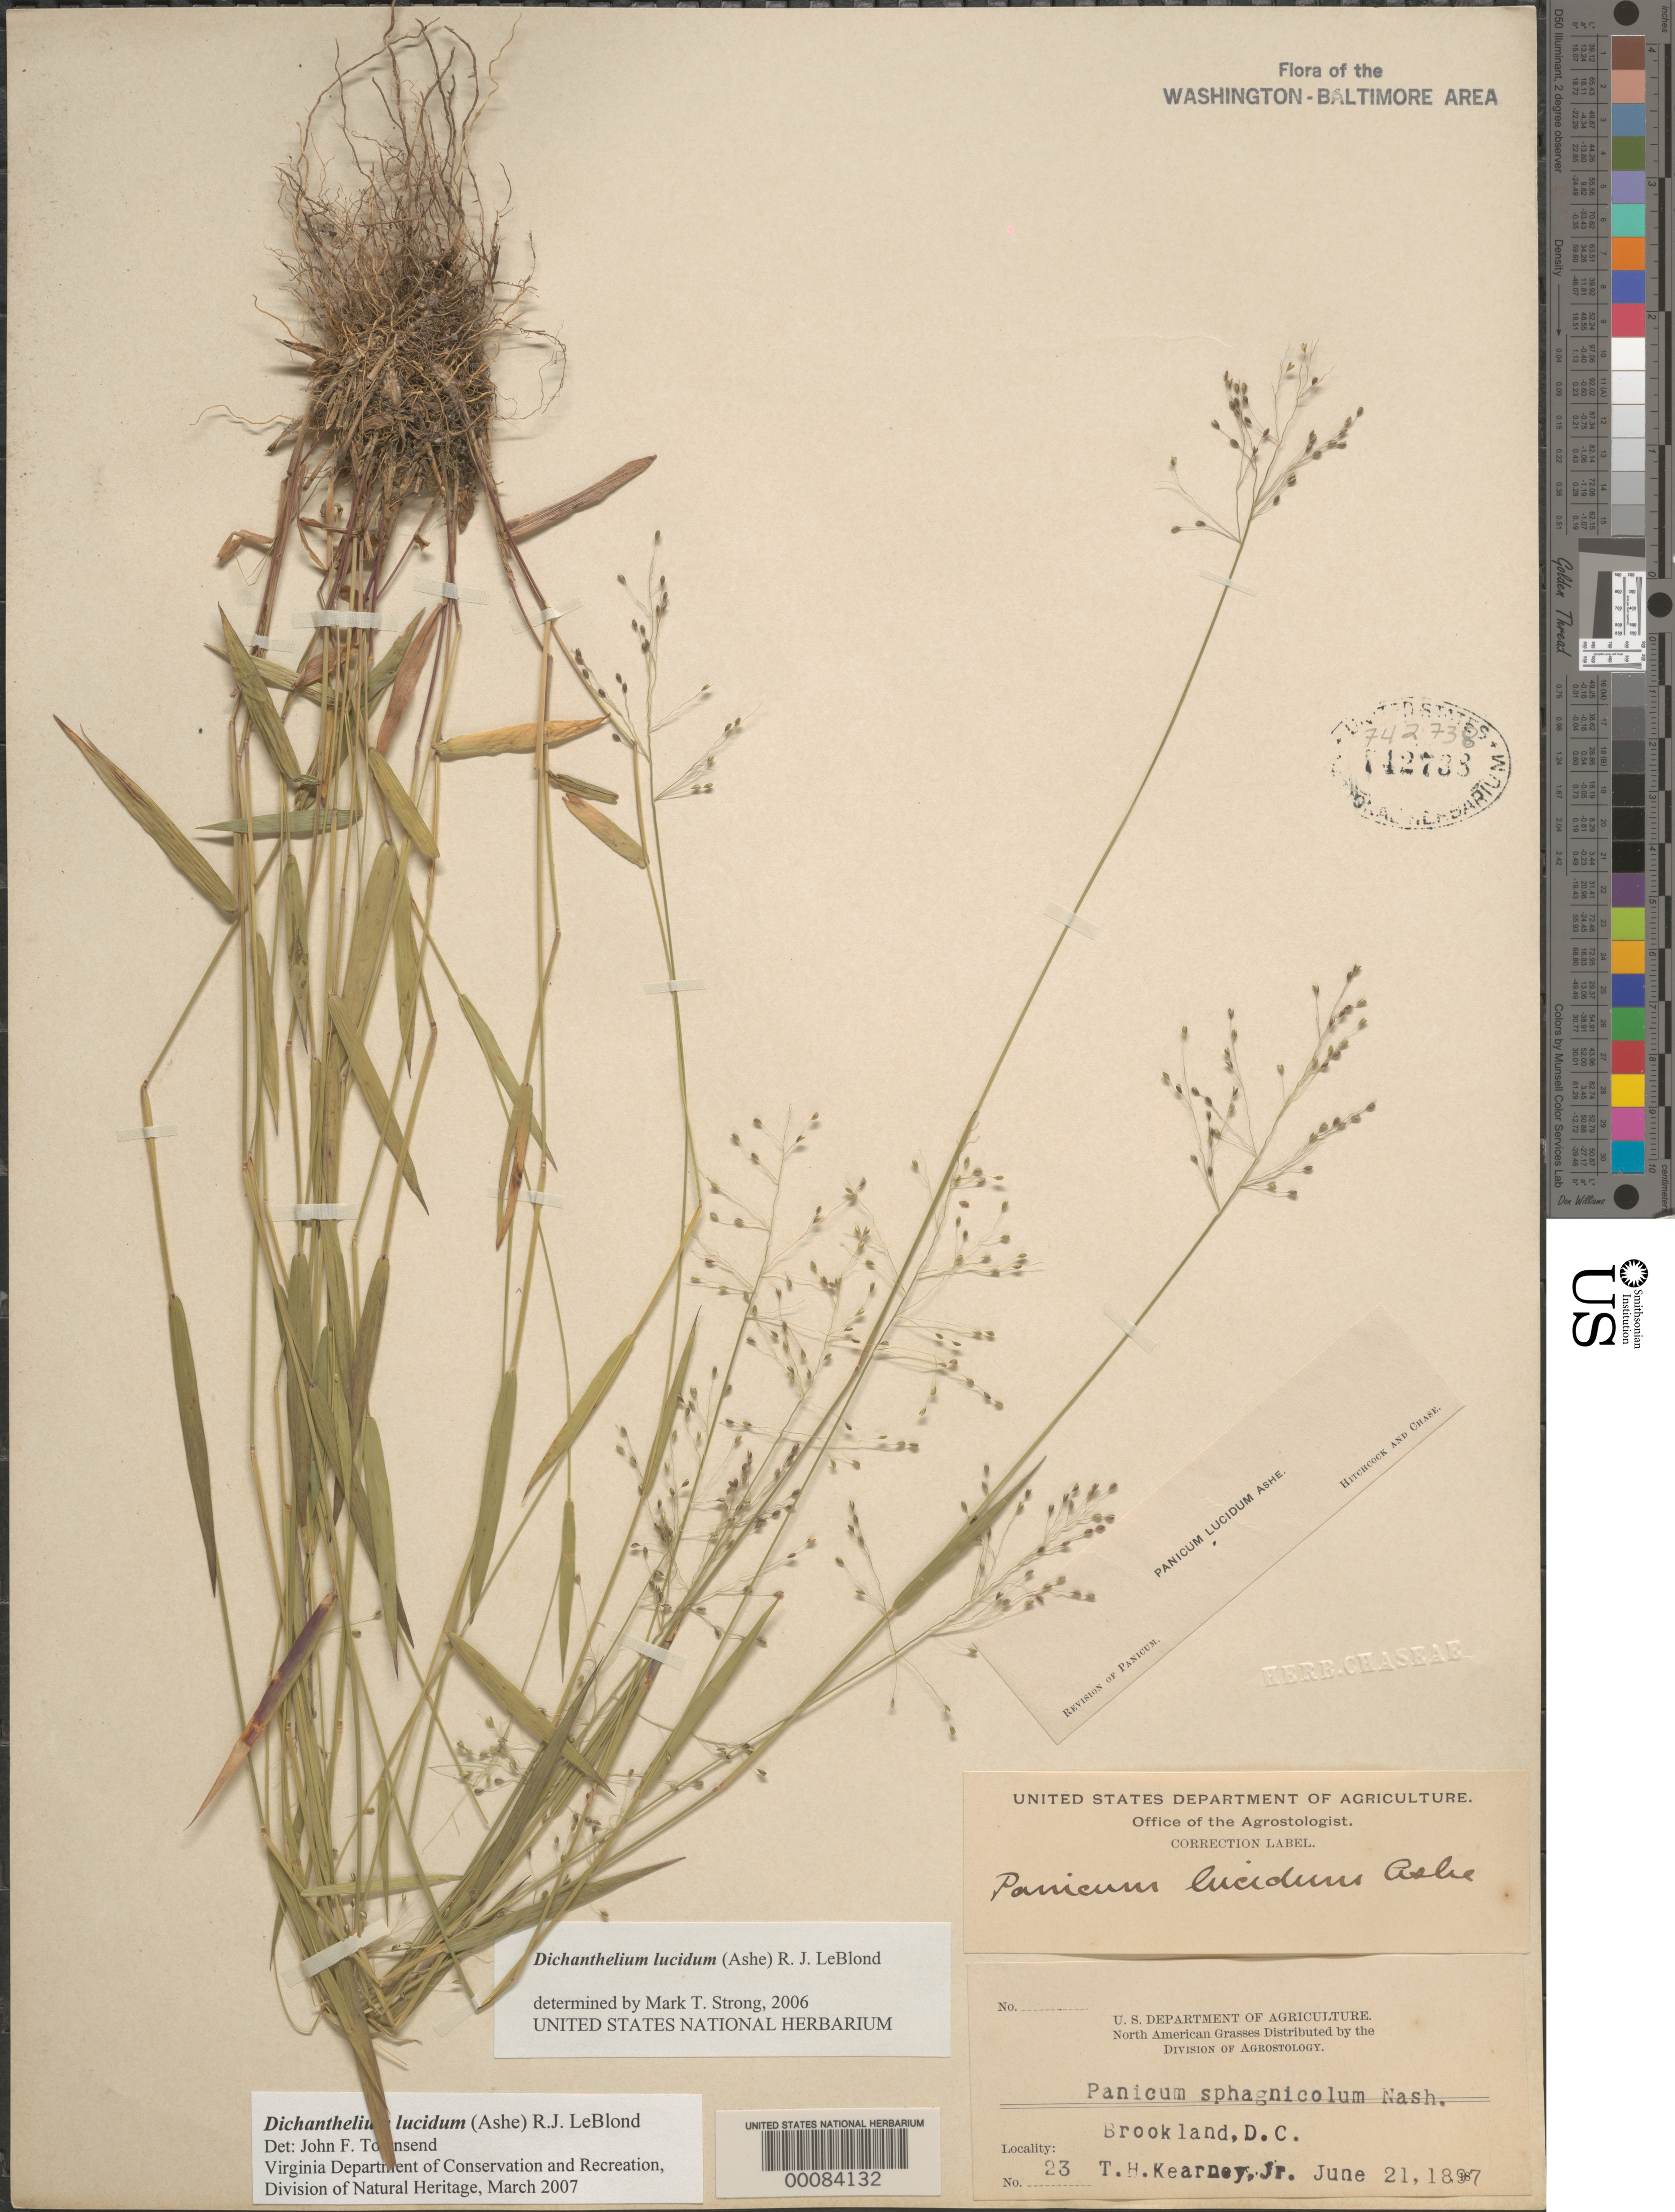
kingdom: Plantae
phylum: Tracheophyta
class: Liliopsida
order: Poales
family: Poaceae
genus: Dichanthelium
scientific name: Dichanthelium dichotomum var. dichotomum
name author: (L.) Gould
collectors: T. H. Kearney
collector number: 23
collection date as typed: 21 Jun 1897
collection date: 1897-06-21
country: United States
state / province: District of Columbia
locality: Brookland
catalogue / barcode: US 742738